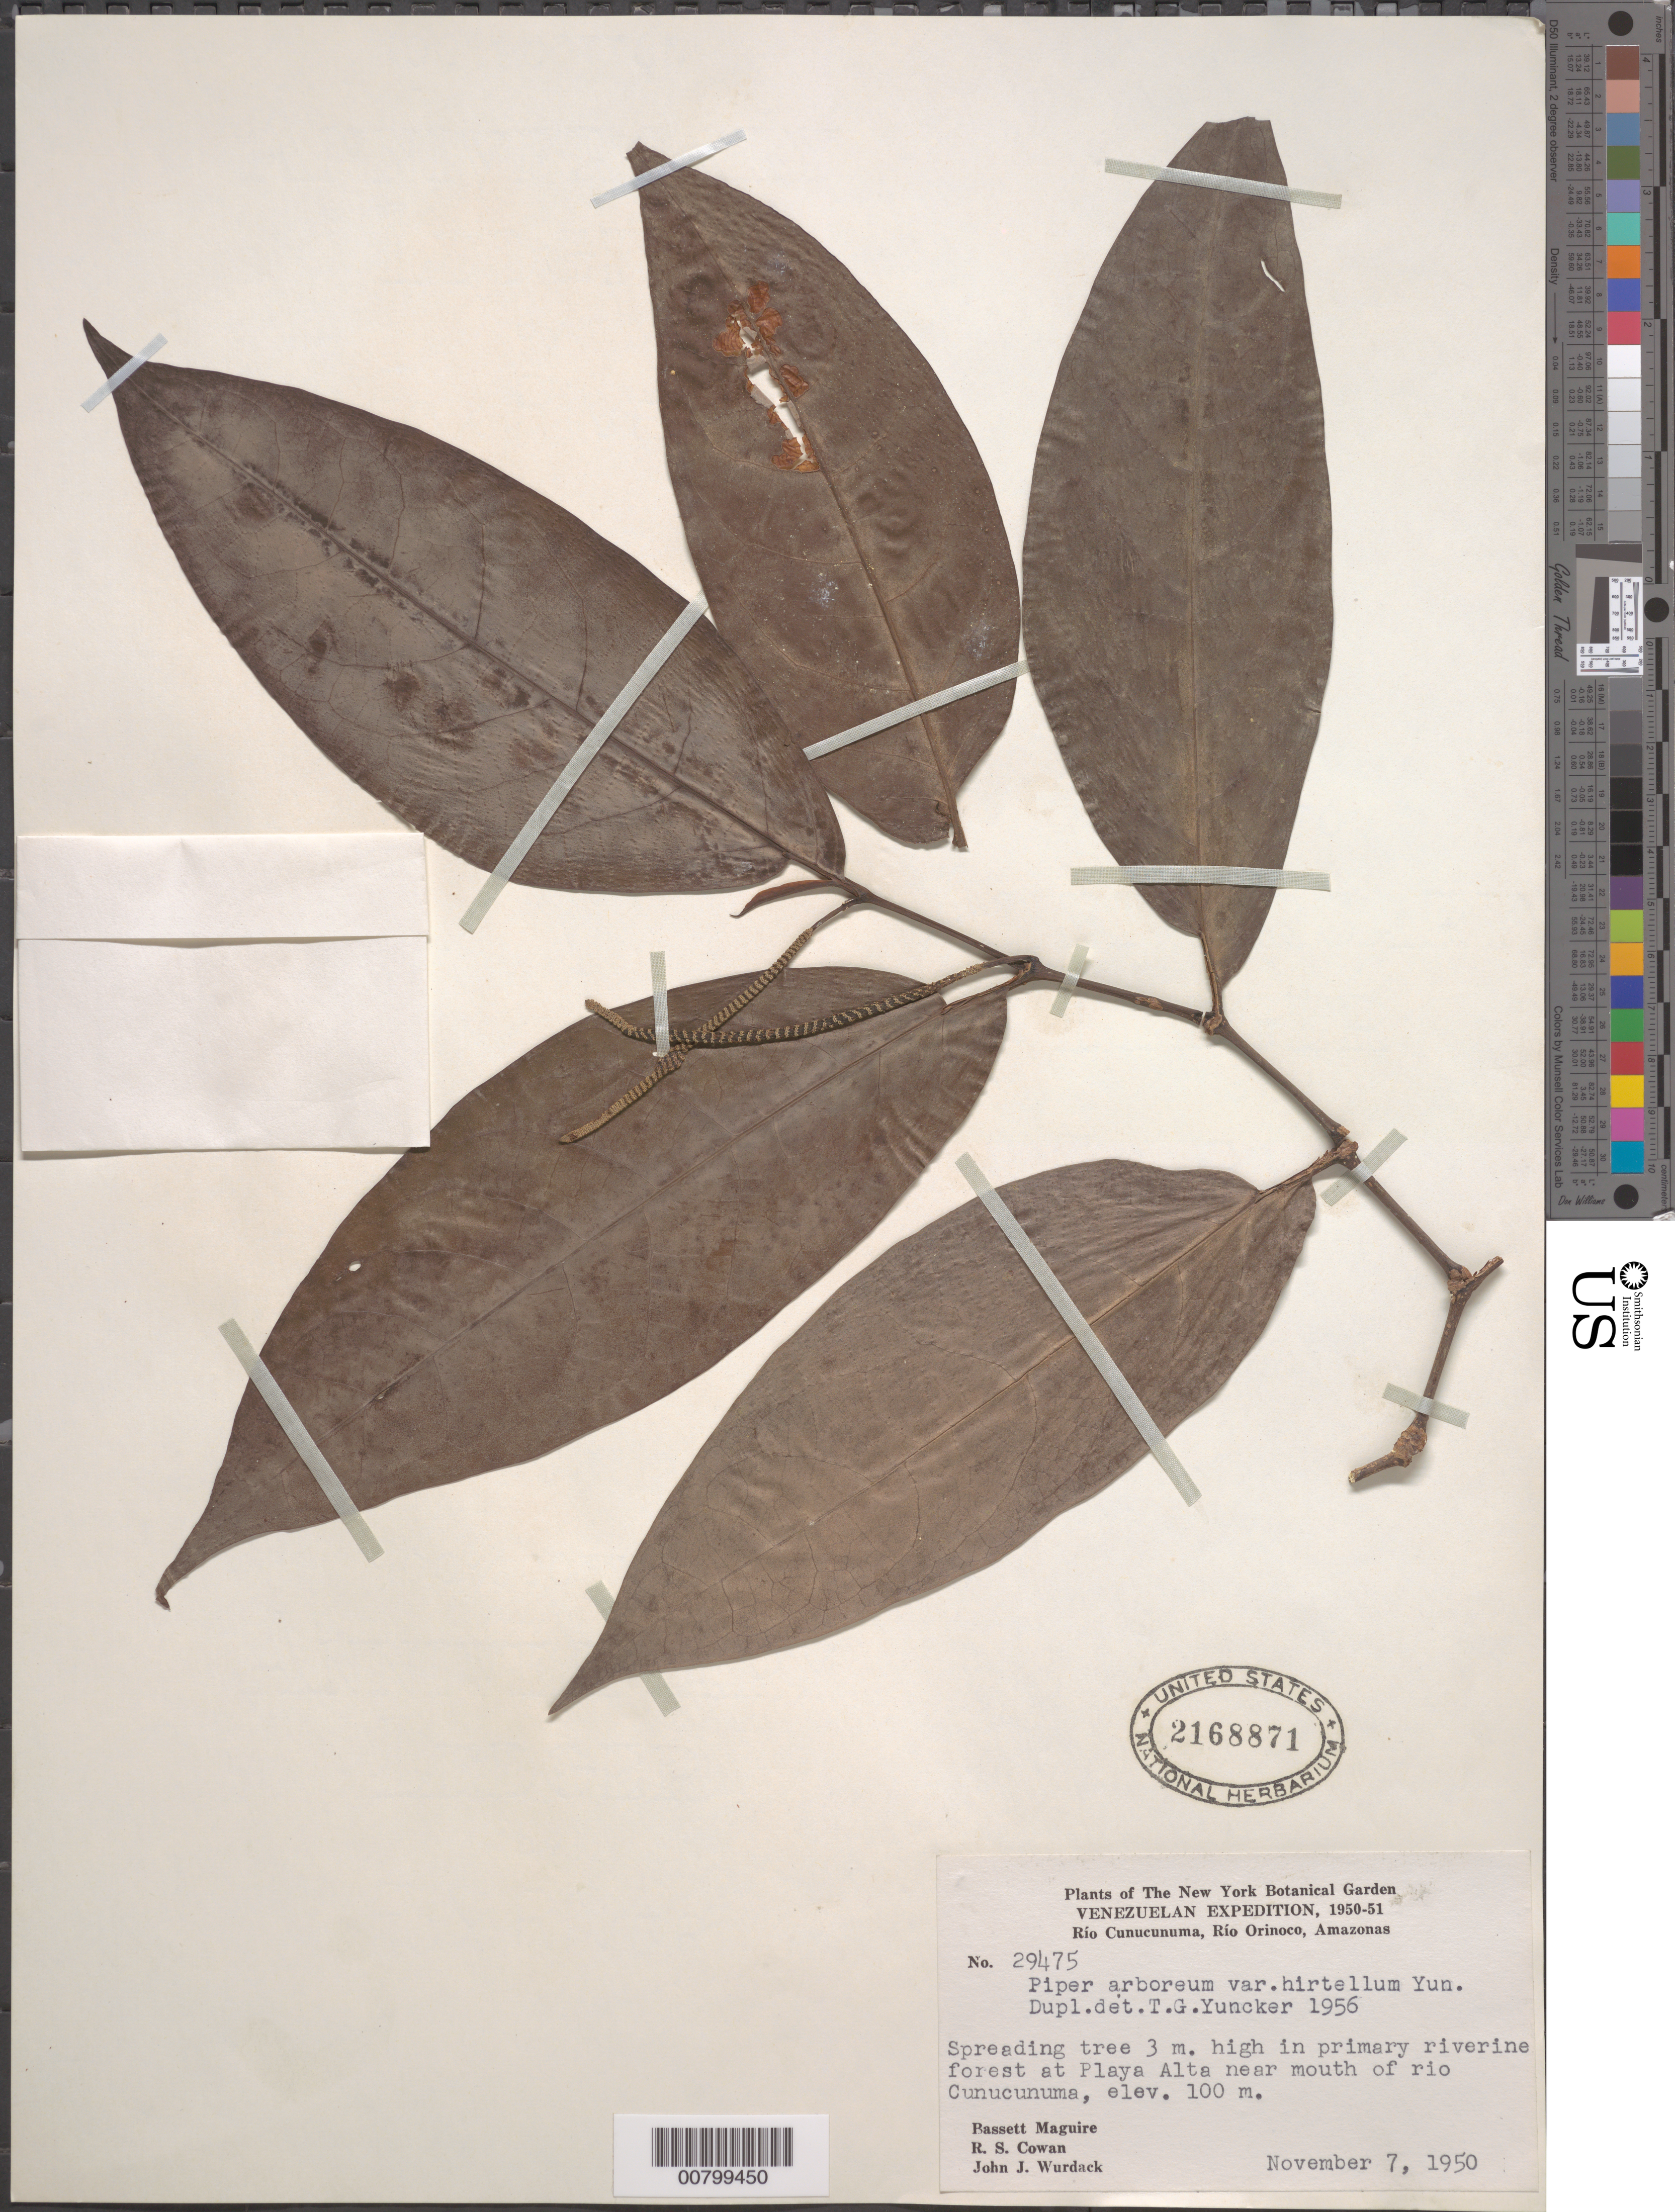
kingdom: Plantae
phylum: Tracheophyta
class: Magnoliopsida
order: Piperales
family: Piperaceae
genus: Piper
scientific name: Piper arboreum var. hirtellum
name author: Yunck.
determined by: Yuncker, T. G.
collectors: B. Maguire, R. S. Cowan & J. J. Wurdack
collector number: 29475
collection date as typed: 7-Nov-50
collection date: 1950-11-07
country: Venezuela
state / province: Amazonas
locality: Río Cunucunuma, Río Orinoco, Playa Alta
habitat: Primary riverine forest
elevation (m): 100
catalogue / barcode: US 2168871